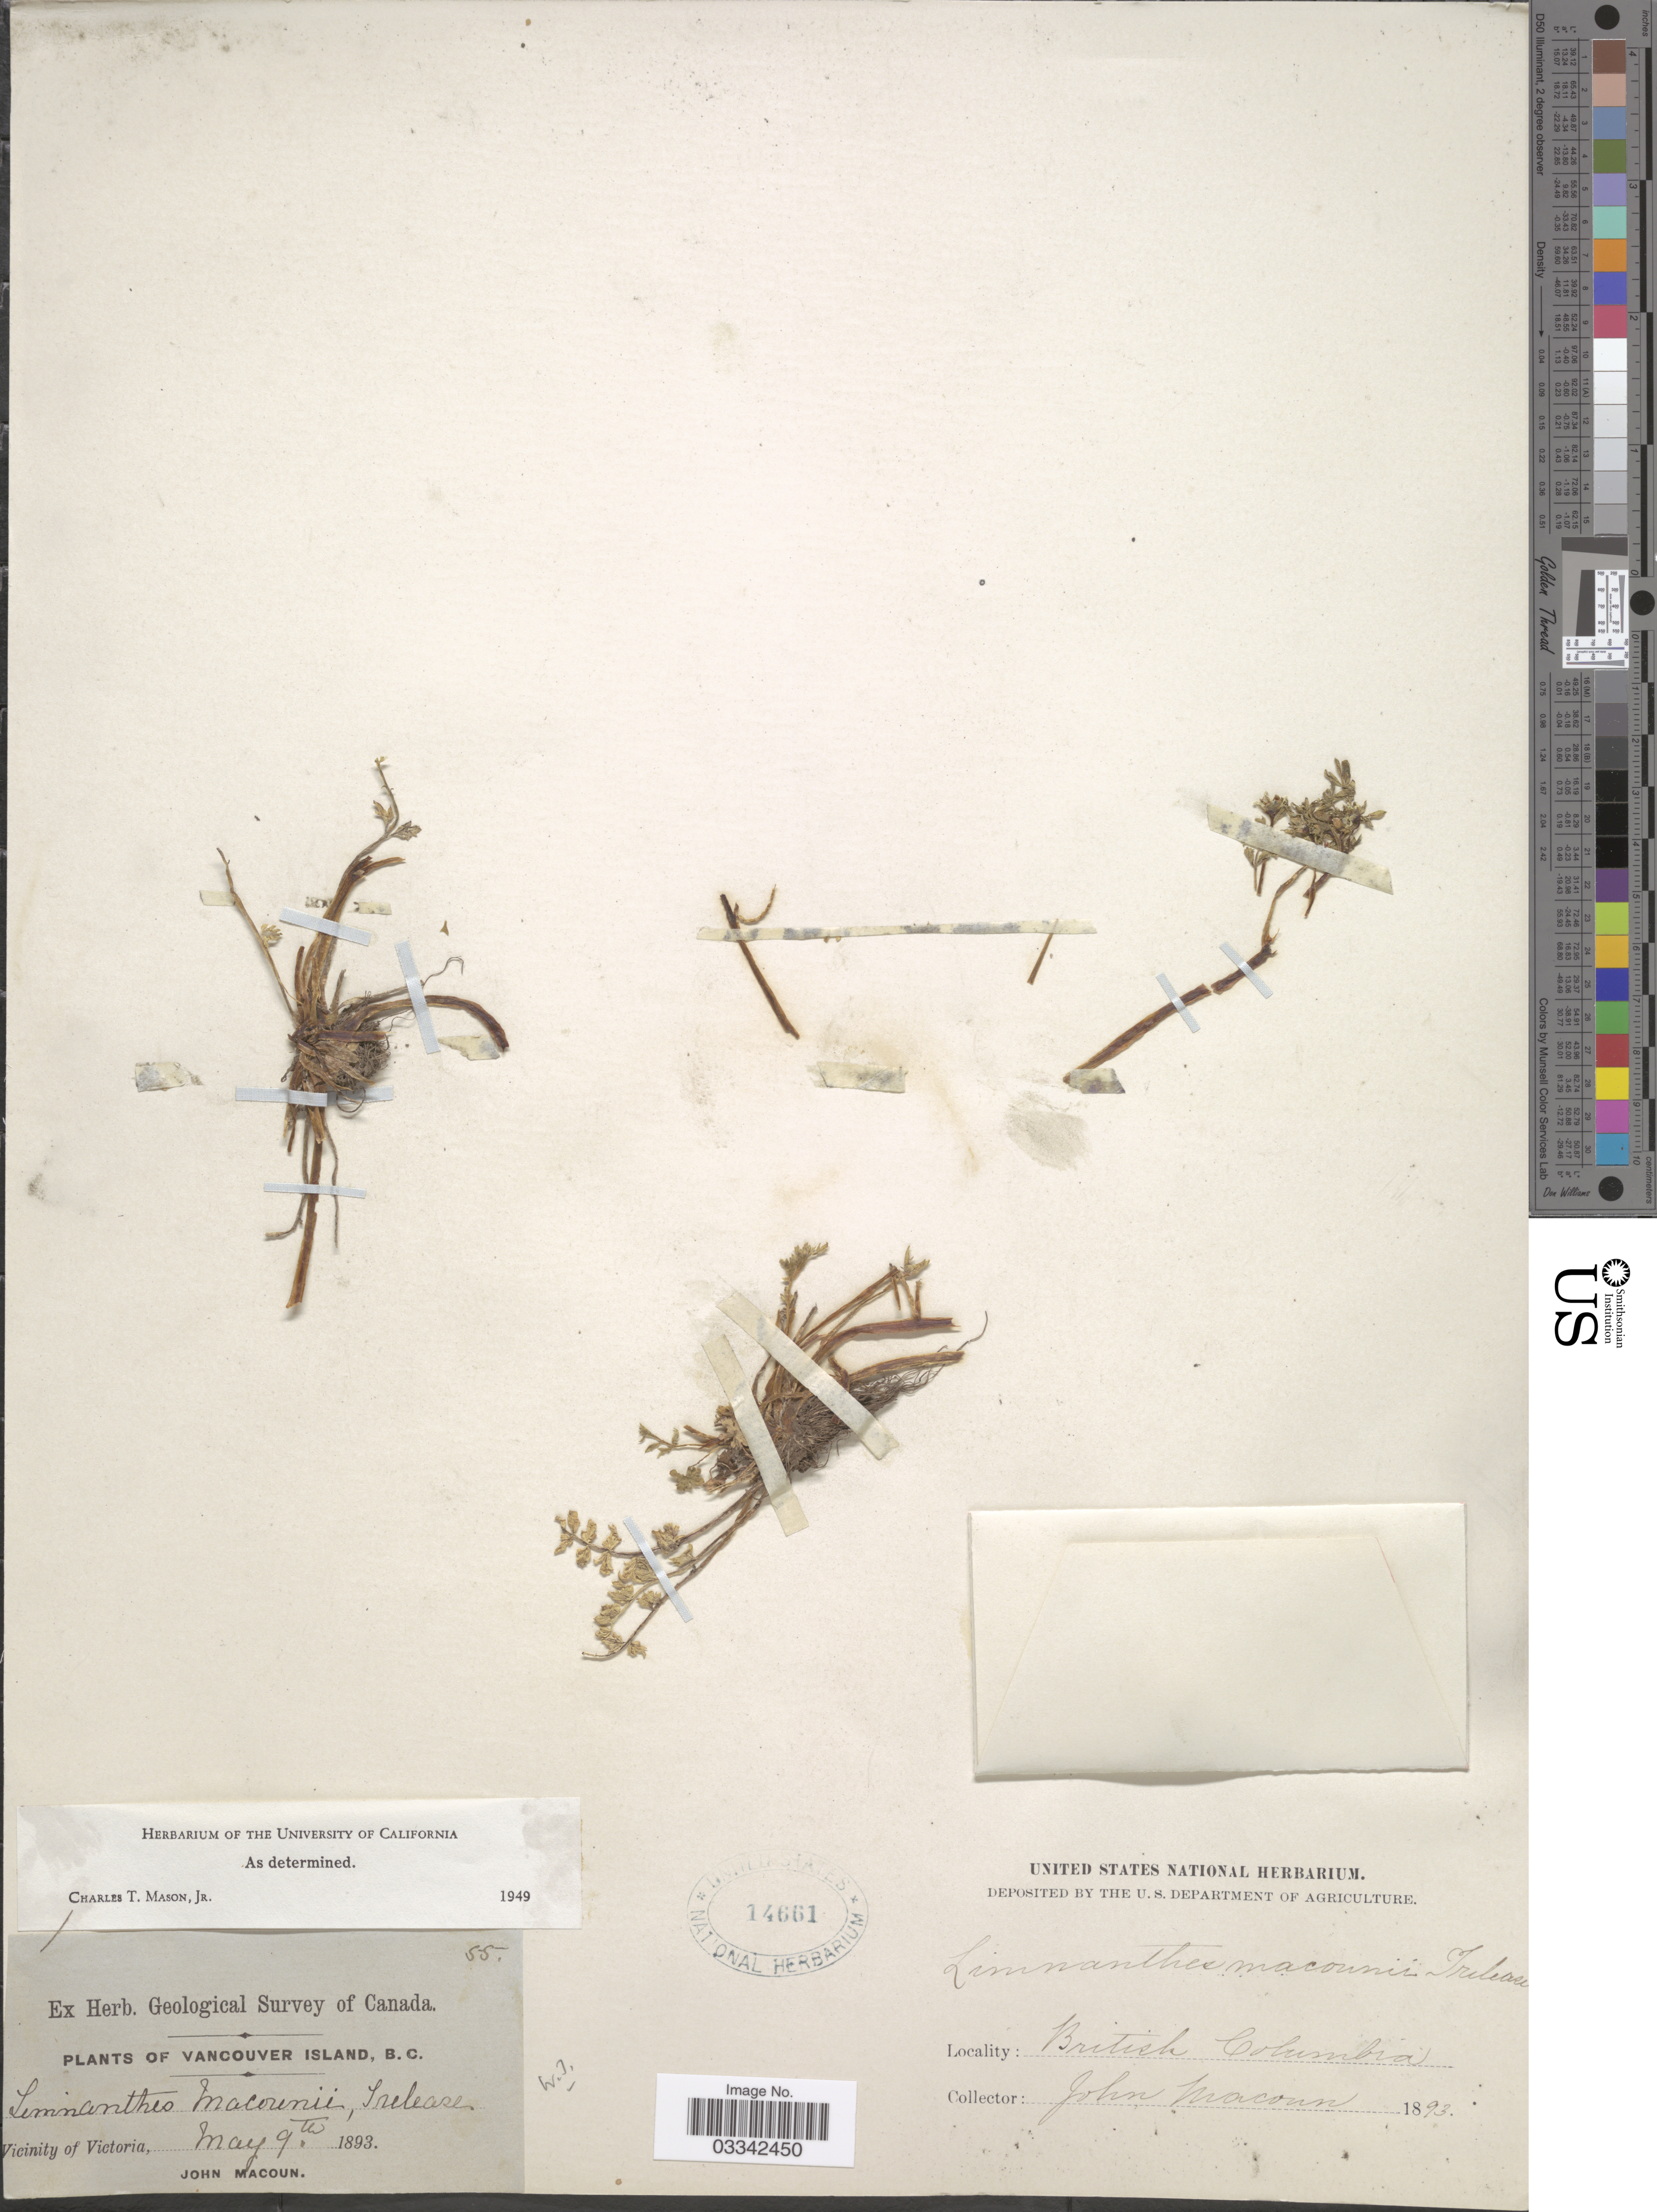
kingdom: Plantae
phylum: Tracheophyta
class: Magnoliopsida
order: Brassicales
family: Limnanthaceae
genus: Limnanthes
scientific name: Limnanthes macounii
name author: Trel.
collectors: J. Macoun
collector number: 55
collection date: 1893-05-09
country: Canada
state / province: British Columbia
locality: Vancouver Island, B. C. Vicinity of Victoria.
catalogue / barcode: US 14661